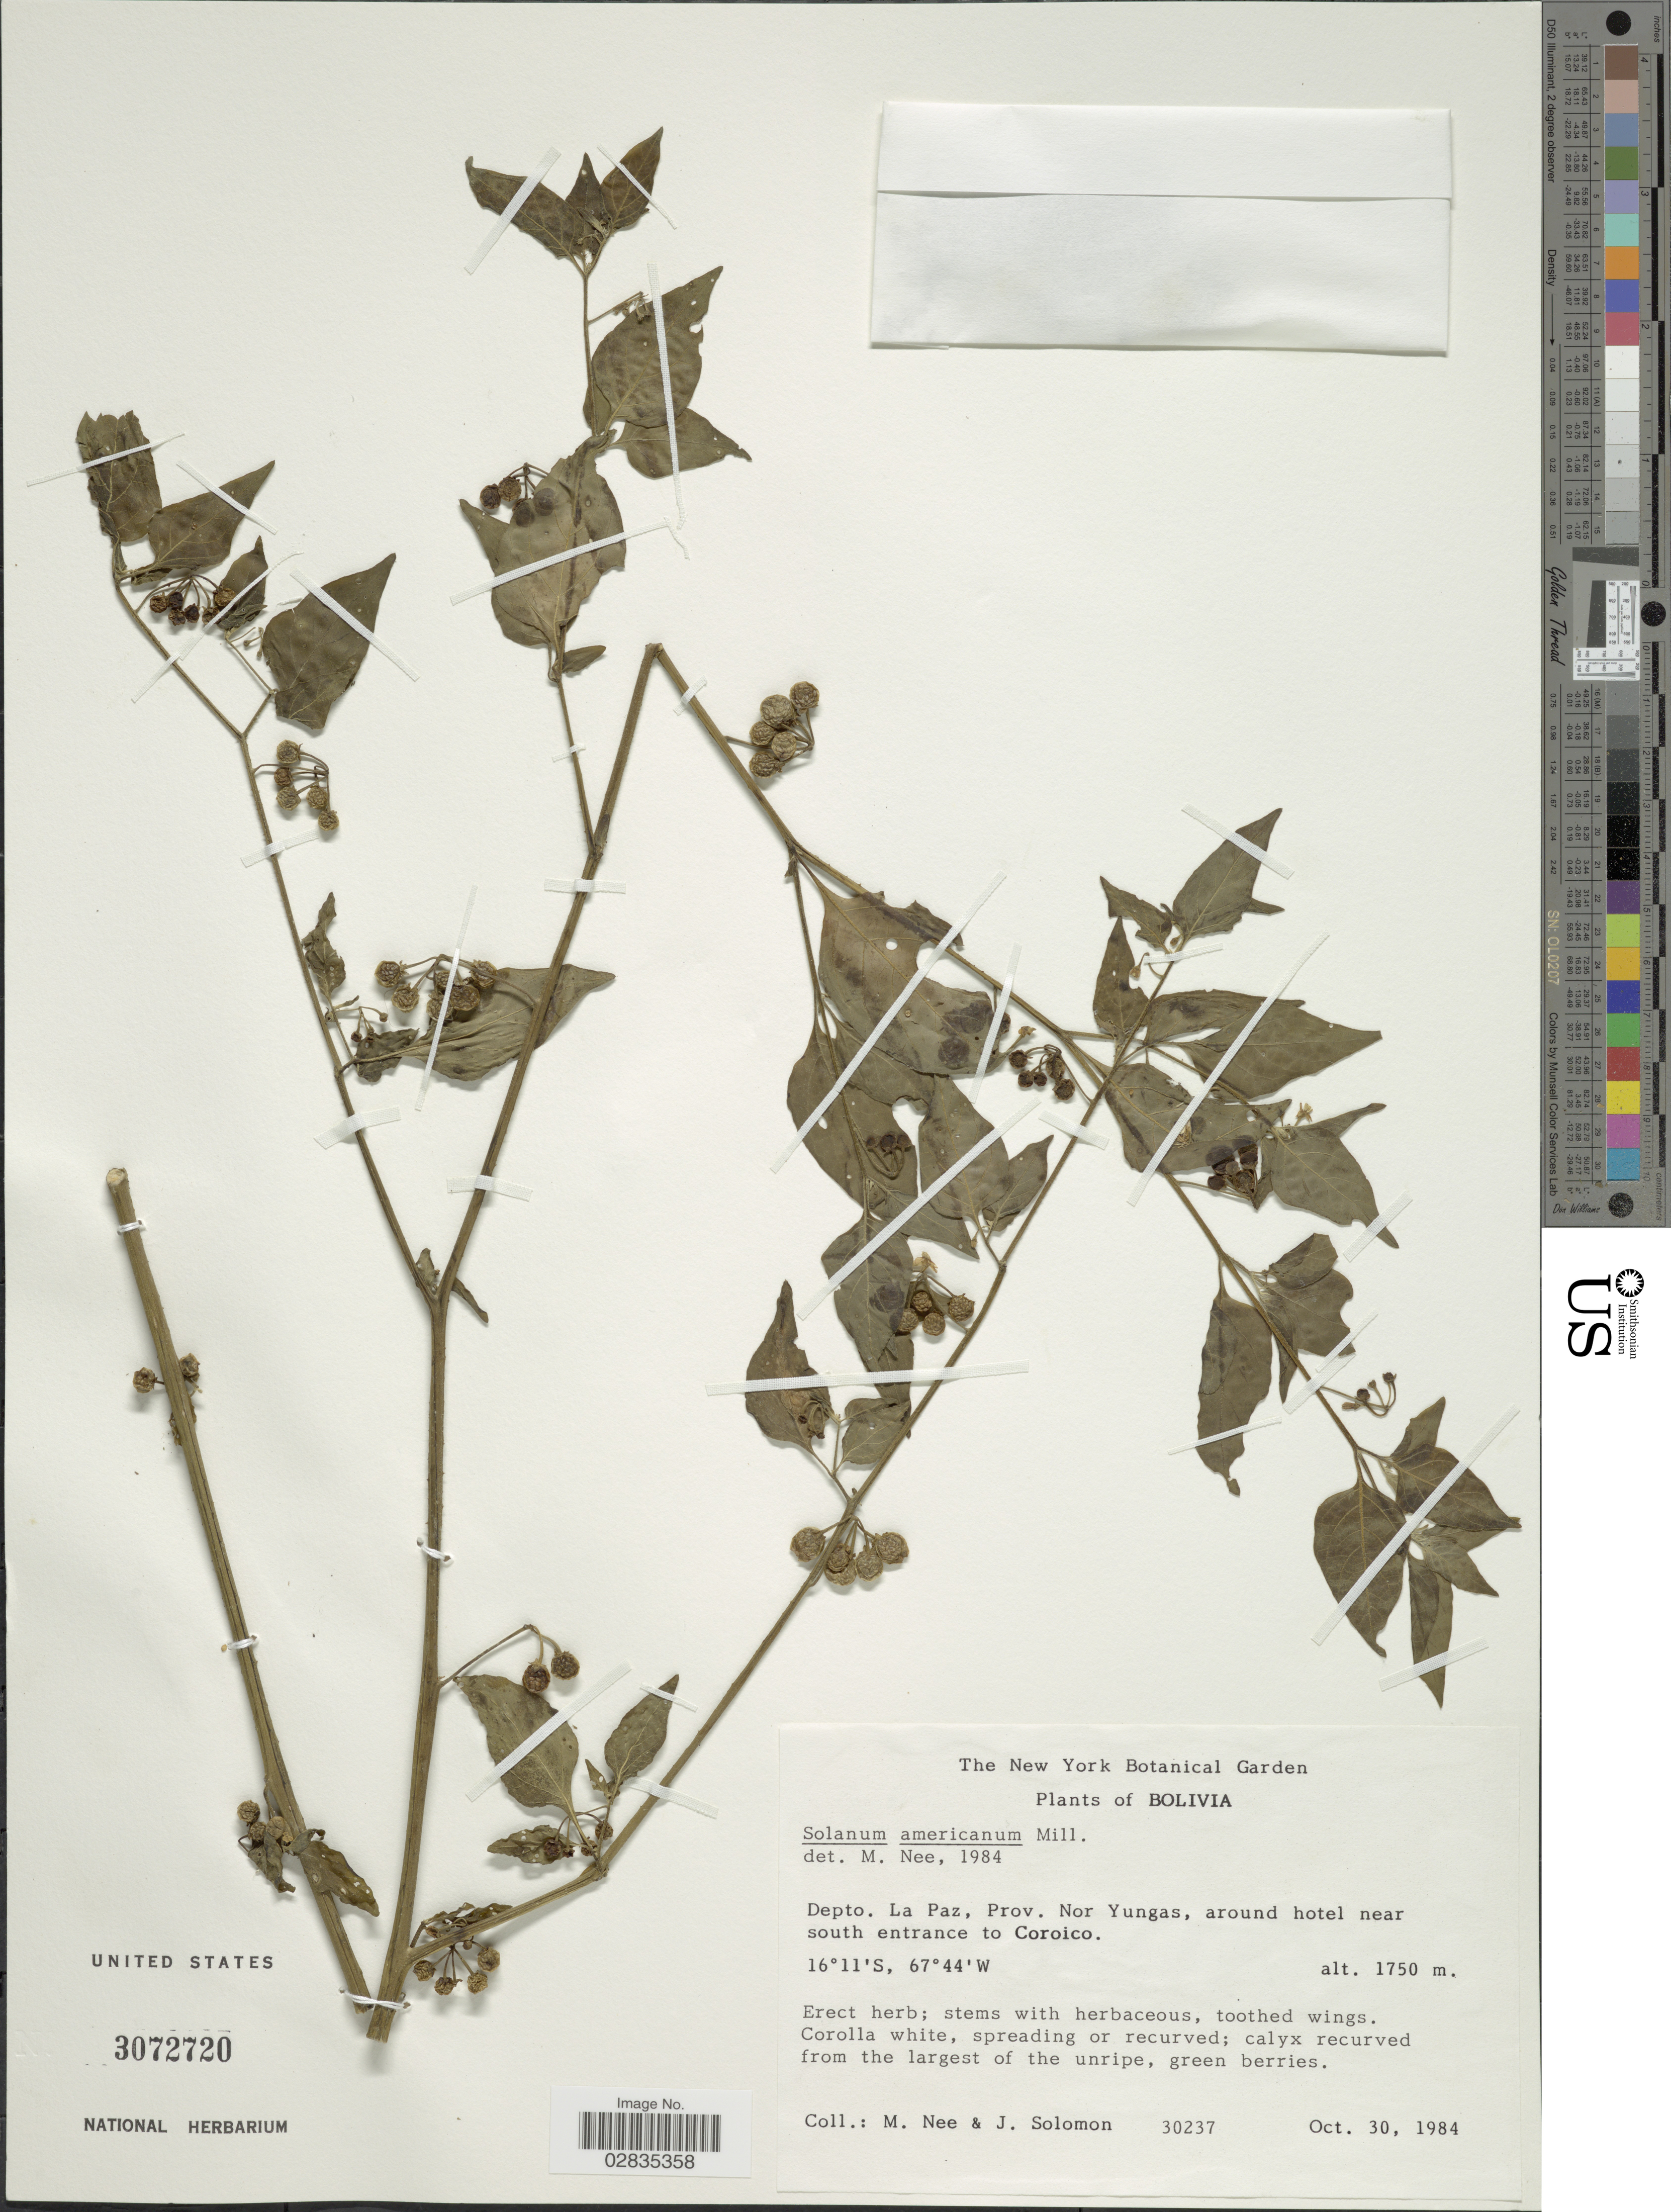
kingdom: Plantae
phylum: Tracheophyta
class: Magnoliopsida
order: Solanales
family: Solanaceae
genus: Solanum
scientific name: Solanum americanum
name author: Mill.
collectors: M. Nee & J. Solomon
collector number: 30237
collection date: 1984-10-30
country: Bolivia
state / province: La Paz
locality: Depto. La Paz, Prov. Nor Yungas, around hotel near south entrance to Coroico.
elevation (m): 1750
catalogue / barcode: US 3072720